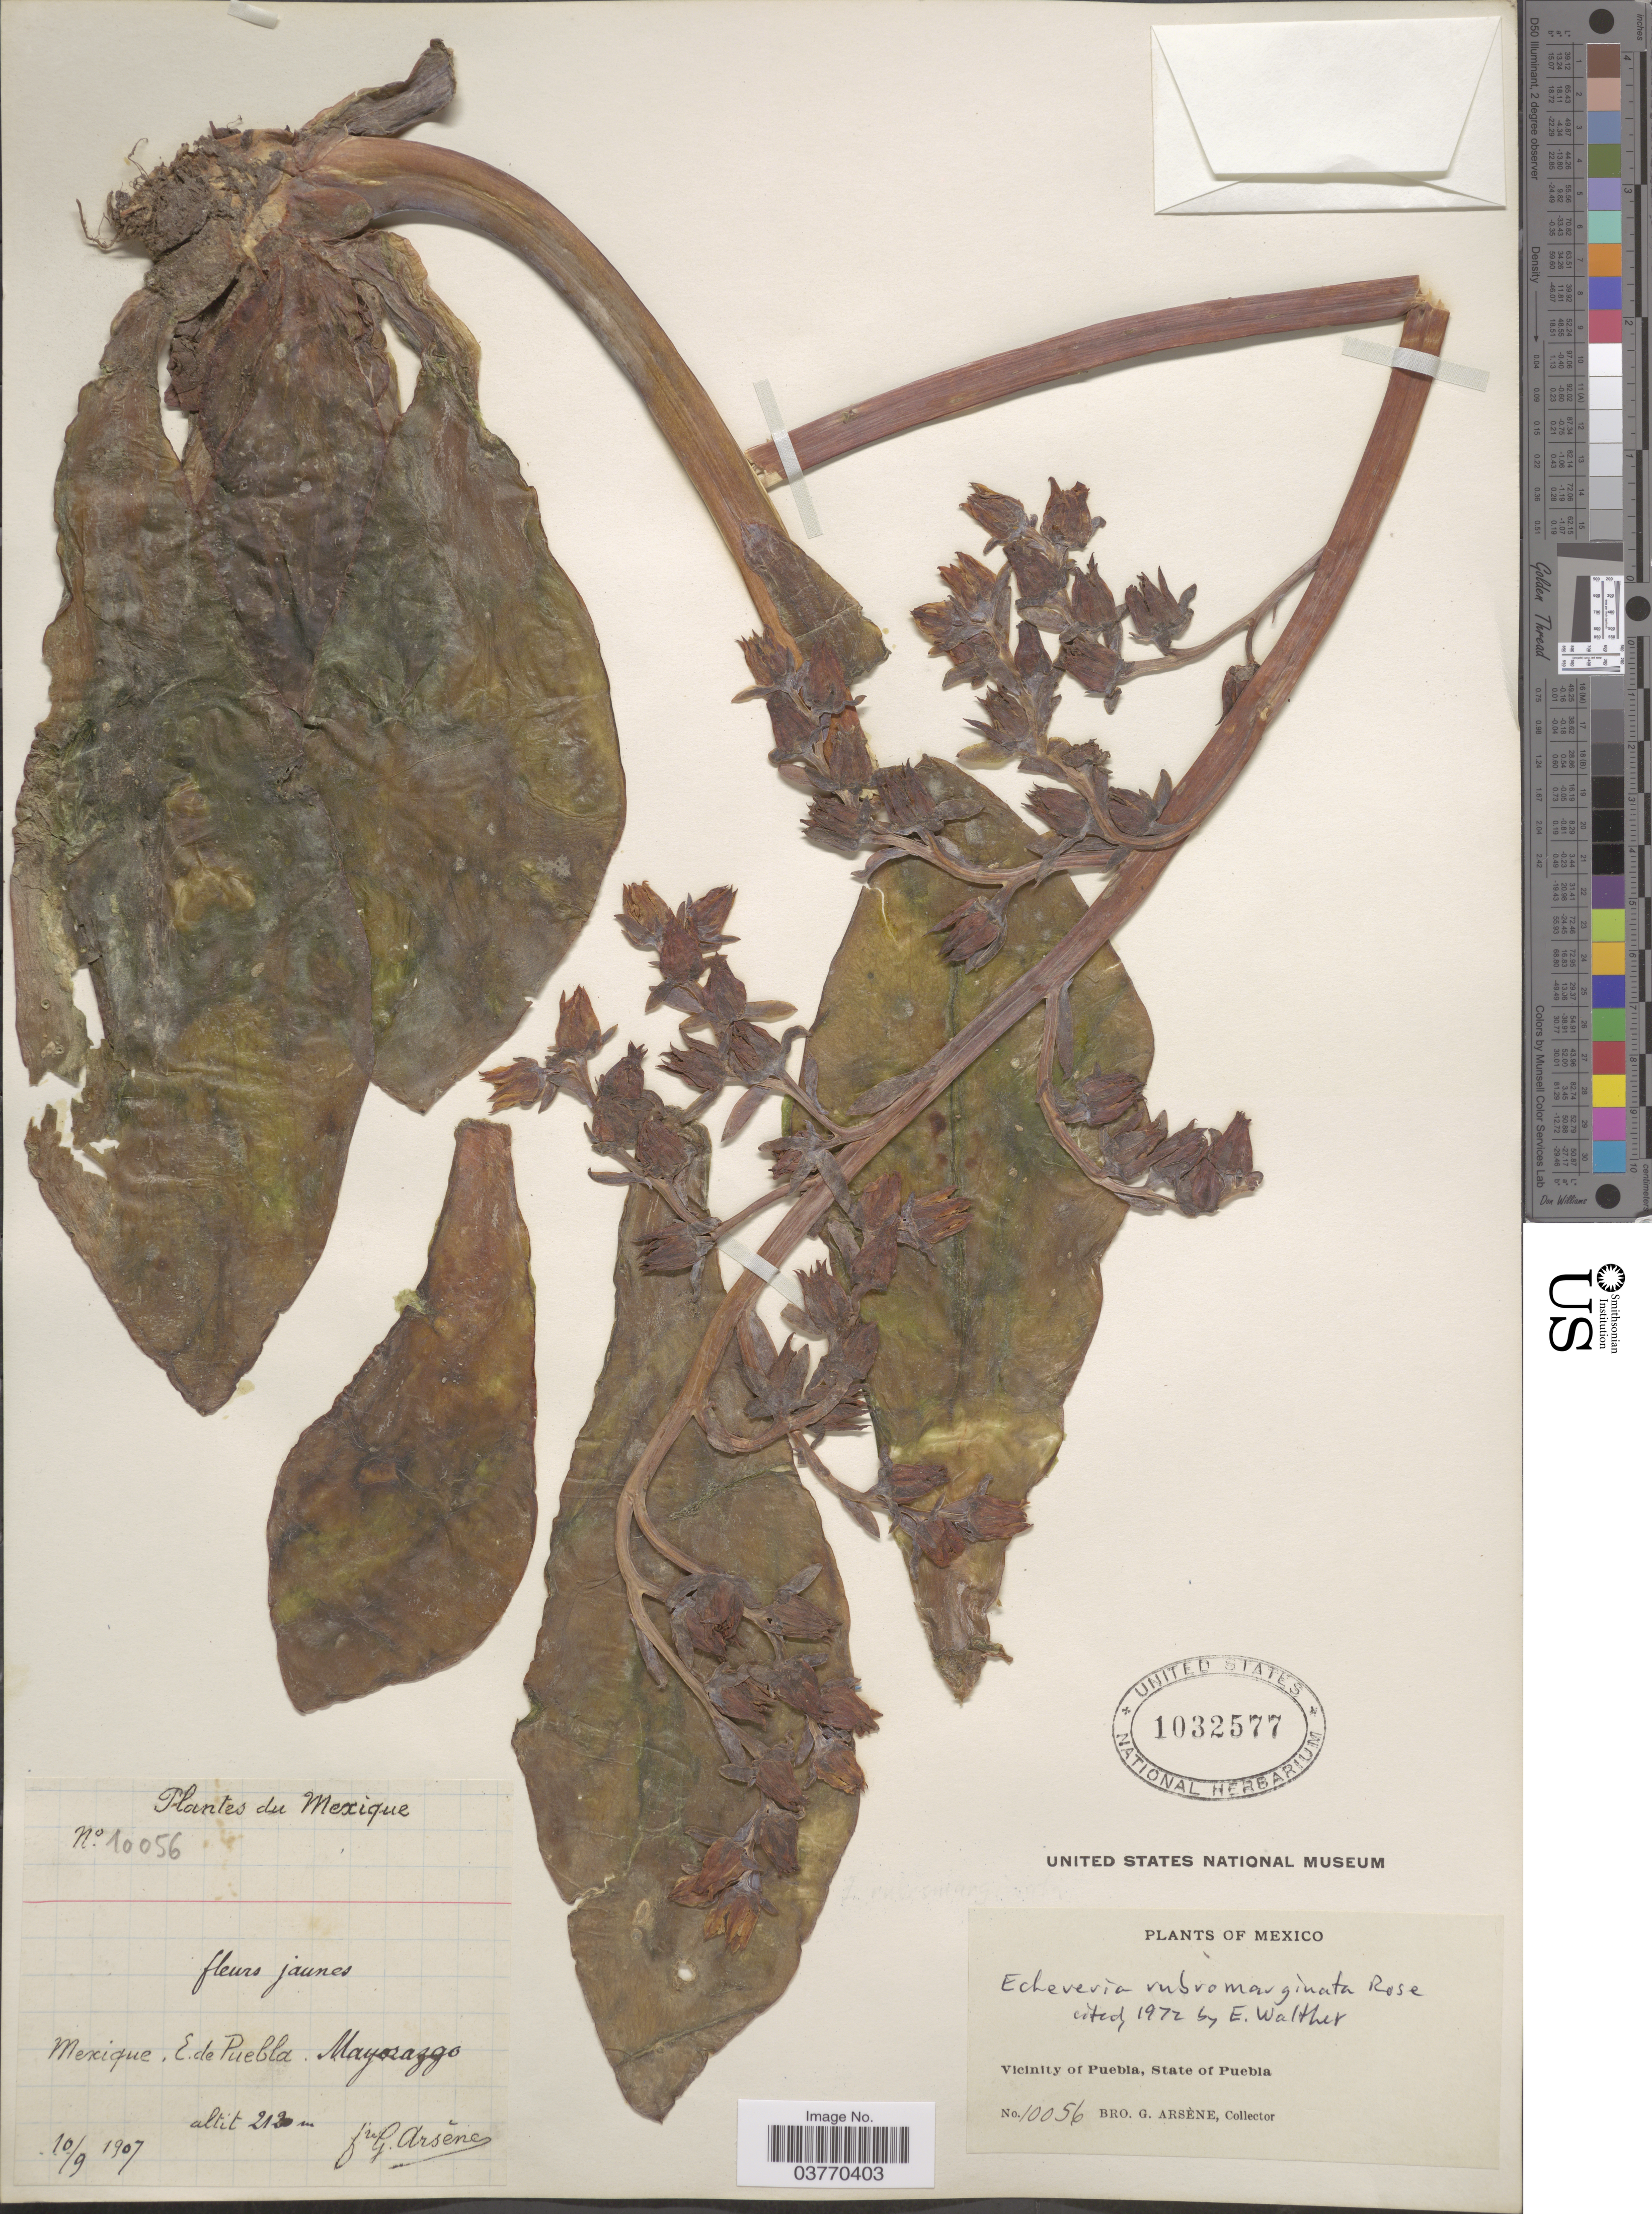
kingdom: Plantae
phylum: Tracheophyta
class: Magnoliopsida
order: Saxifragales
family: Crassulaceae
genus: Echeveria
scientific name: Echeveria rubromarginata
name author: Rose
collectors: Bro. G. Arsène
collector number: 10056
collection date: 1907-09-10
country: Mexico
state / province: Puebla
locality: Vicinity of Puebla. Mayozaggo.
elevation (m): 2120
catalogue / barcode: US 1032577